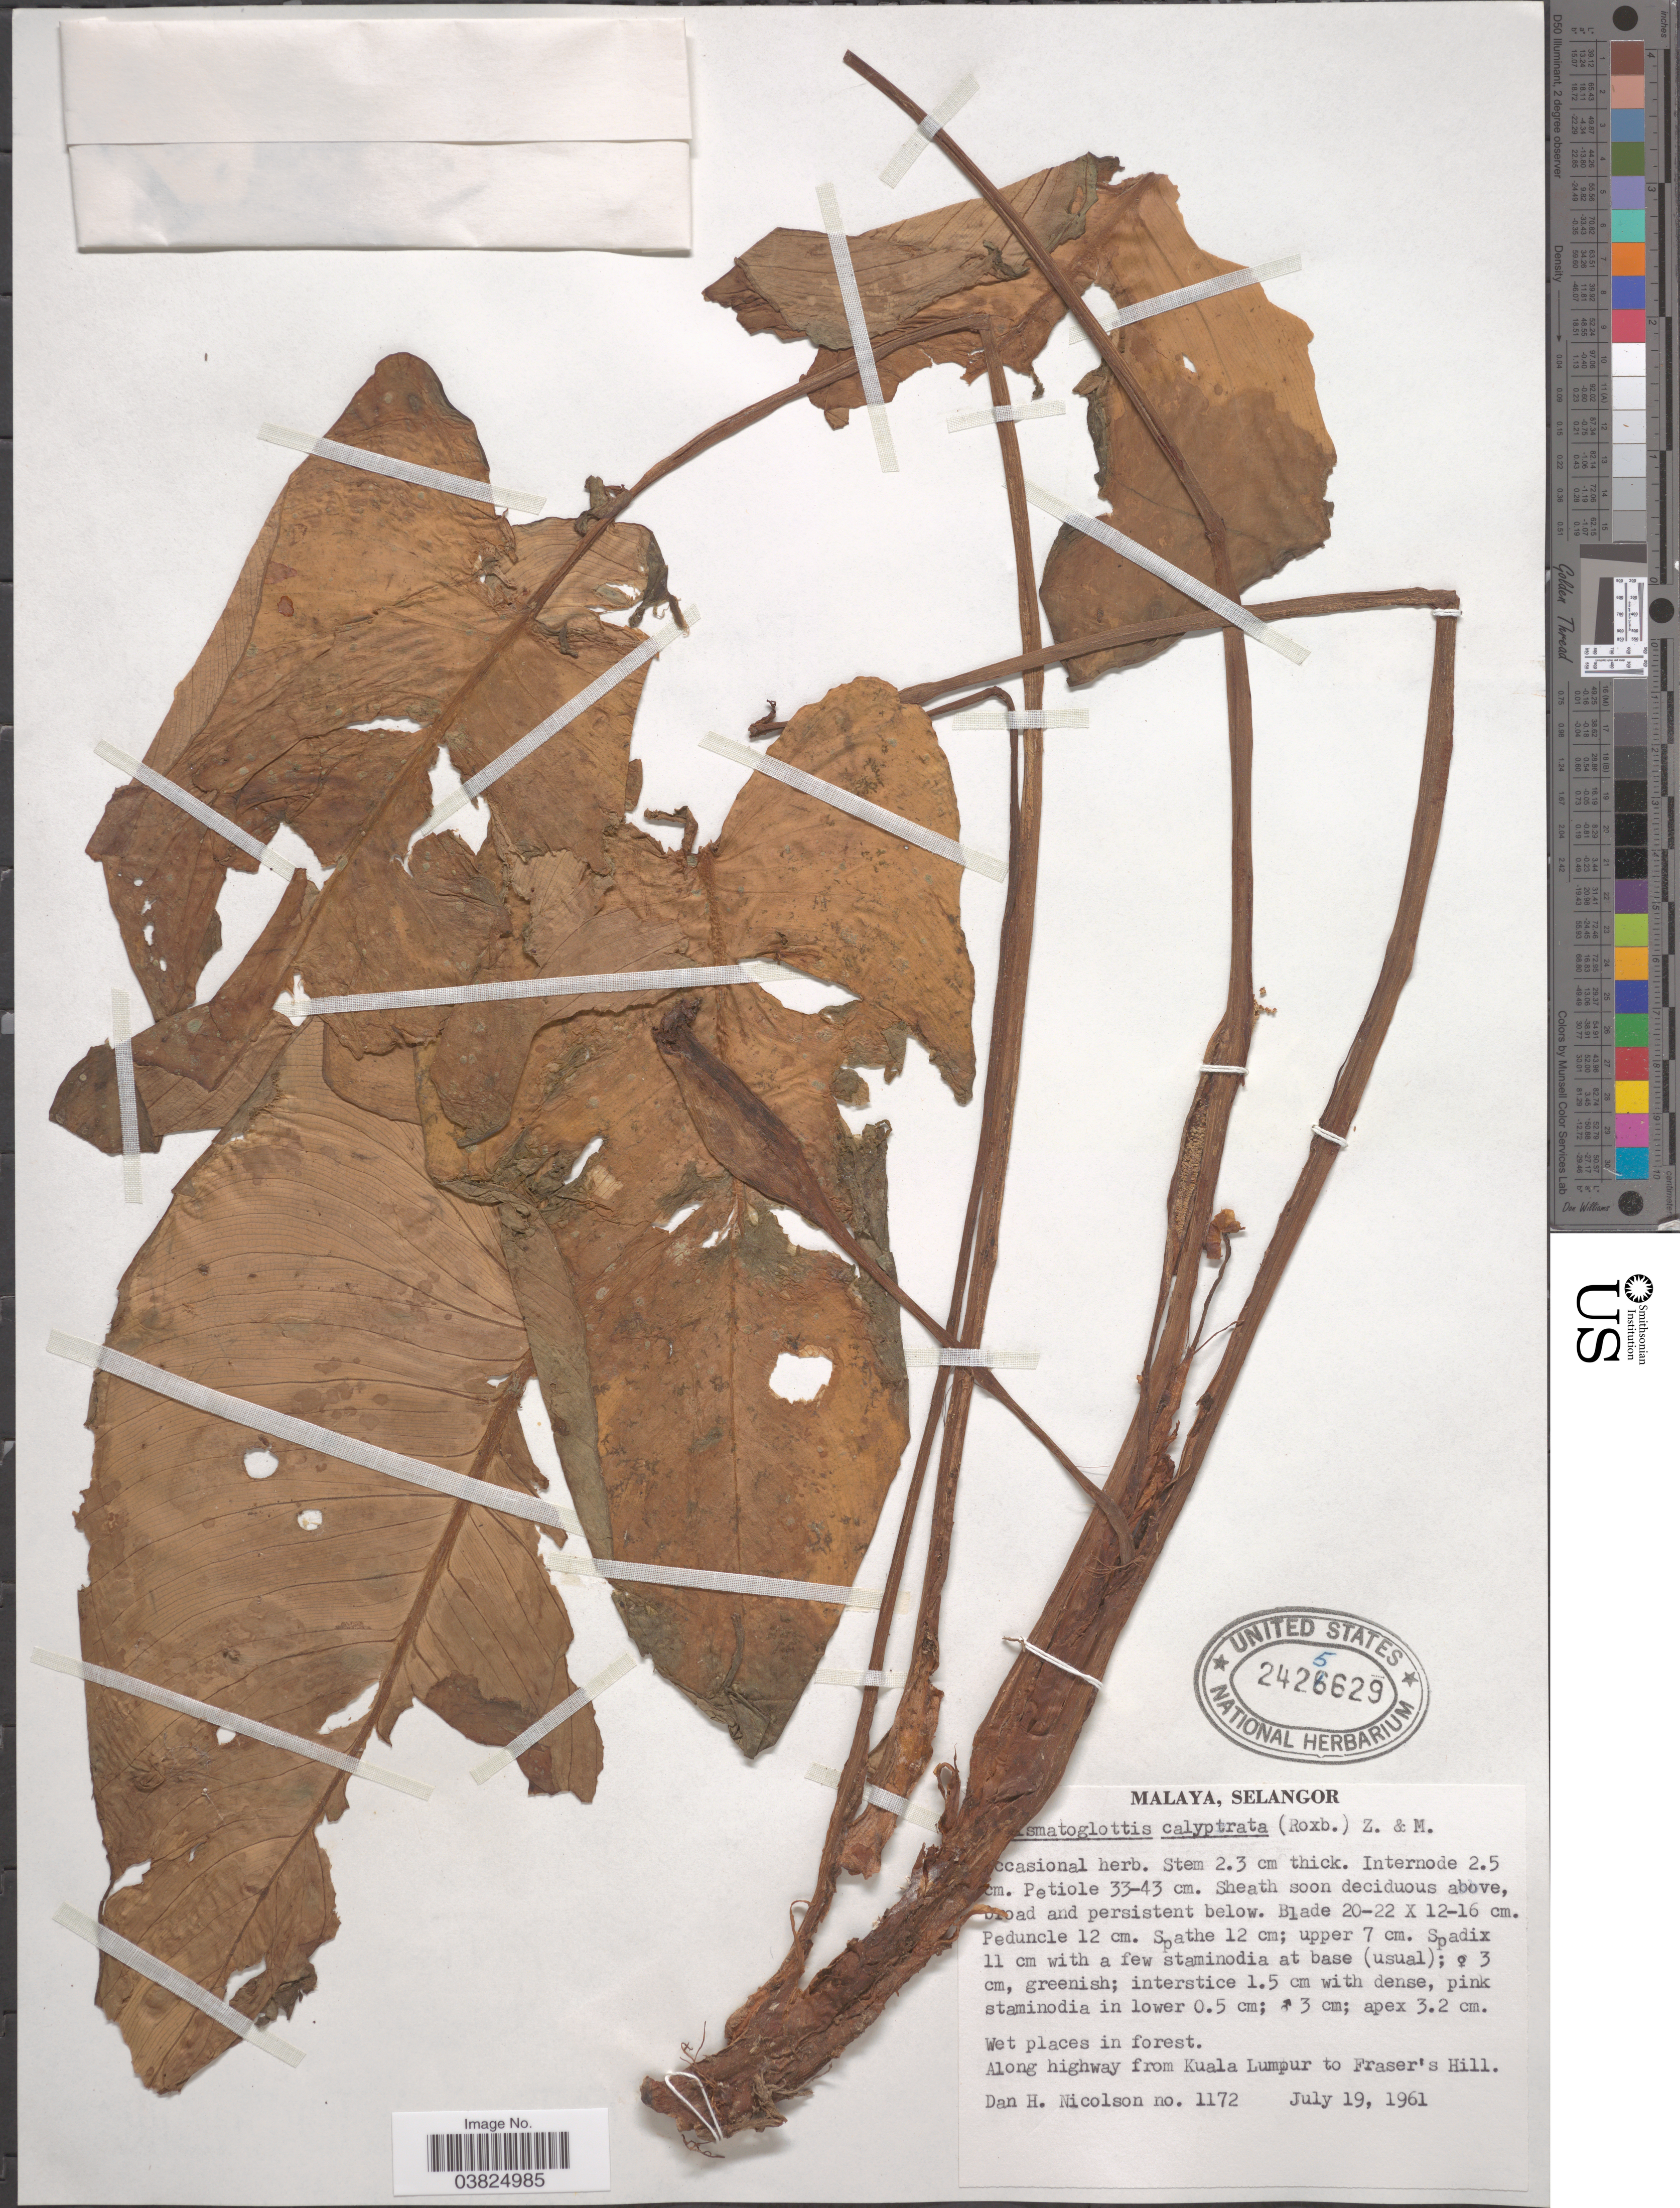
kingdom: Plantae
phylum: Tracheophyta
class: Liliopsida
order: Alismatales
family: Araceae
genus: Schismatoglottis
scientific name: Schismatoglottis calyptrata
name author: Zoll. & Moritzi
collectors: D. H. Nicolson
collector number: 1172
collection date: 1961-07-19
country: Malaysia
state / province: Selangor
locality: Malaya. Along highway from Kuala Lumpur to Fraser's Hill.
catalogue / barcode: US 2425629